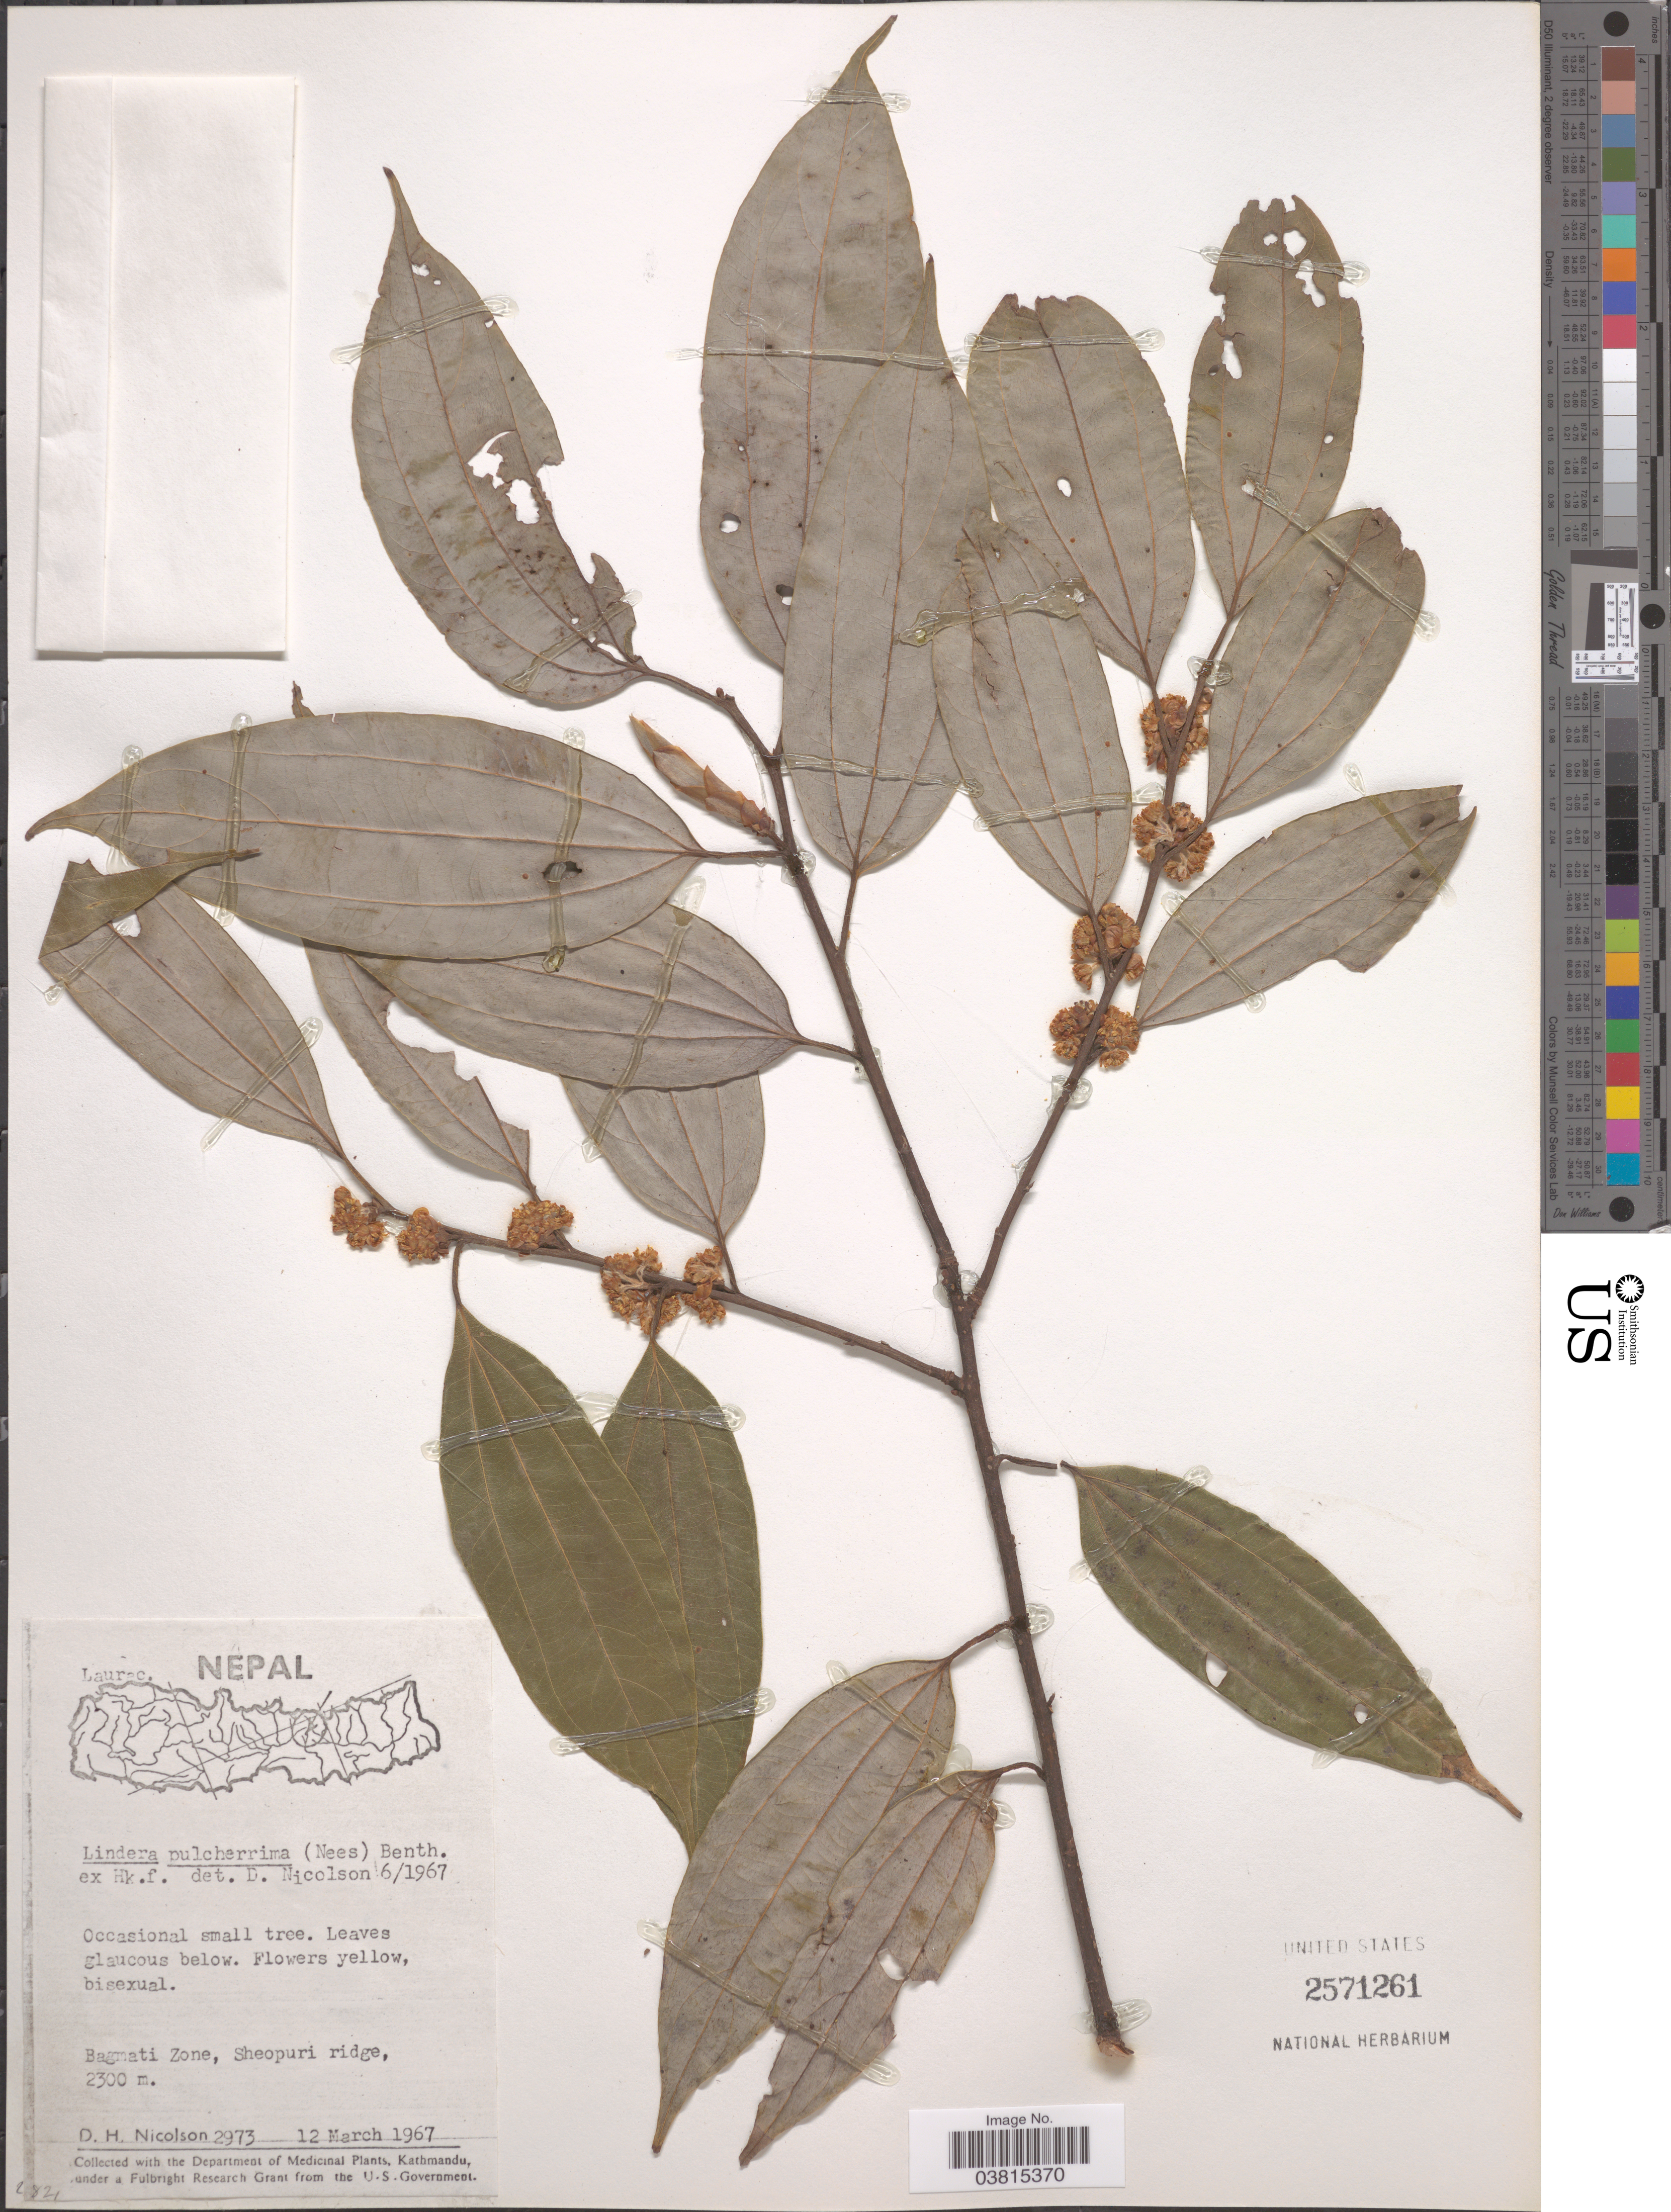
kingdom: Plantae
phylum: Tracheophyta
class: Magnoliopsida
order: Laurales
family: Lauraceae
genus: Lindera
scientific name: Lindera pulcherrima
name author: (Nees) Hook. f.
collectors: D. H. Nicolson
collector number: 2973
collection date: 1967-03-12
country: Nepal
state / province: Bagmati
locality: Bagmati Zone, Sheopuri ridge.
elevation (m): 2300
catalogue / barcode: US 2571261